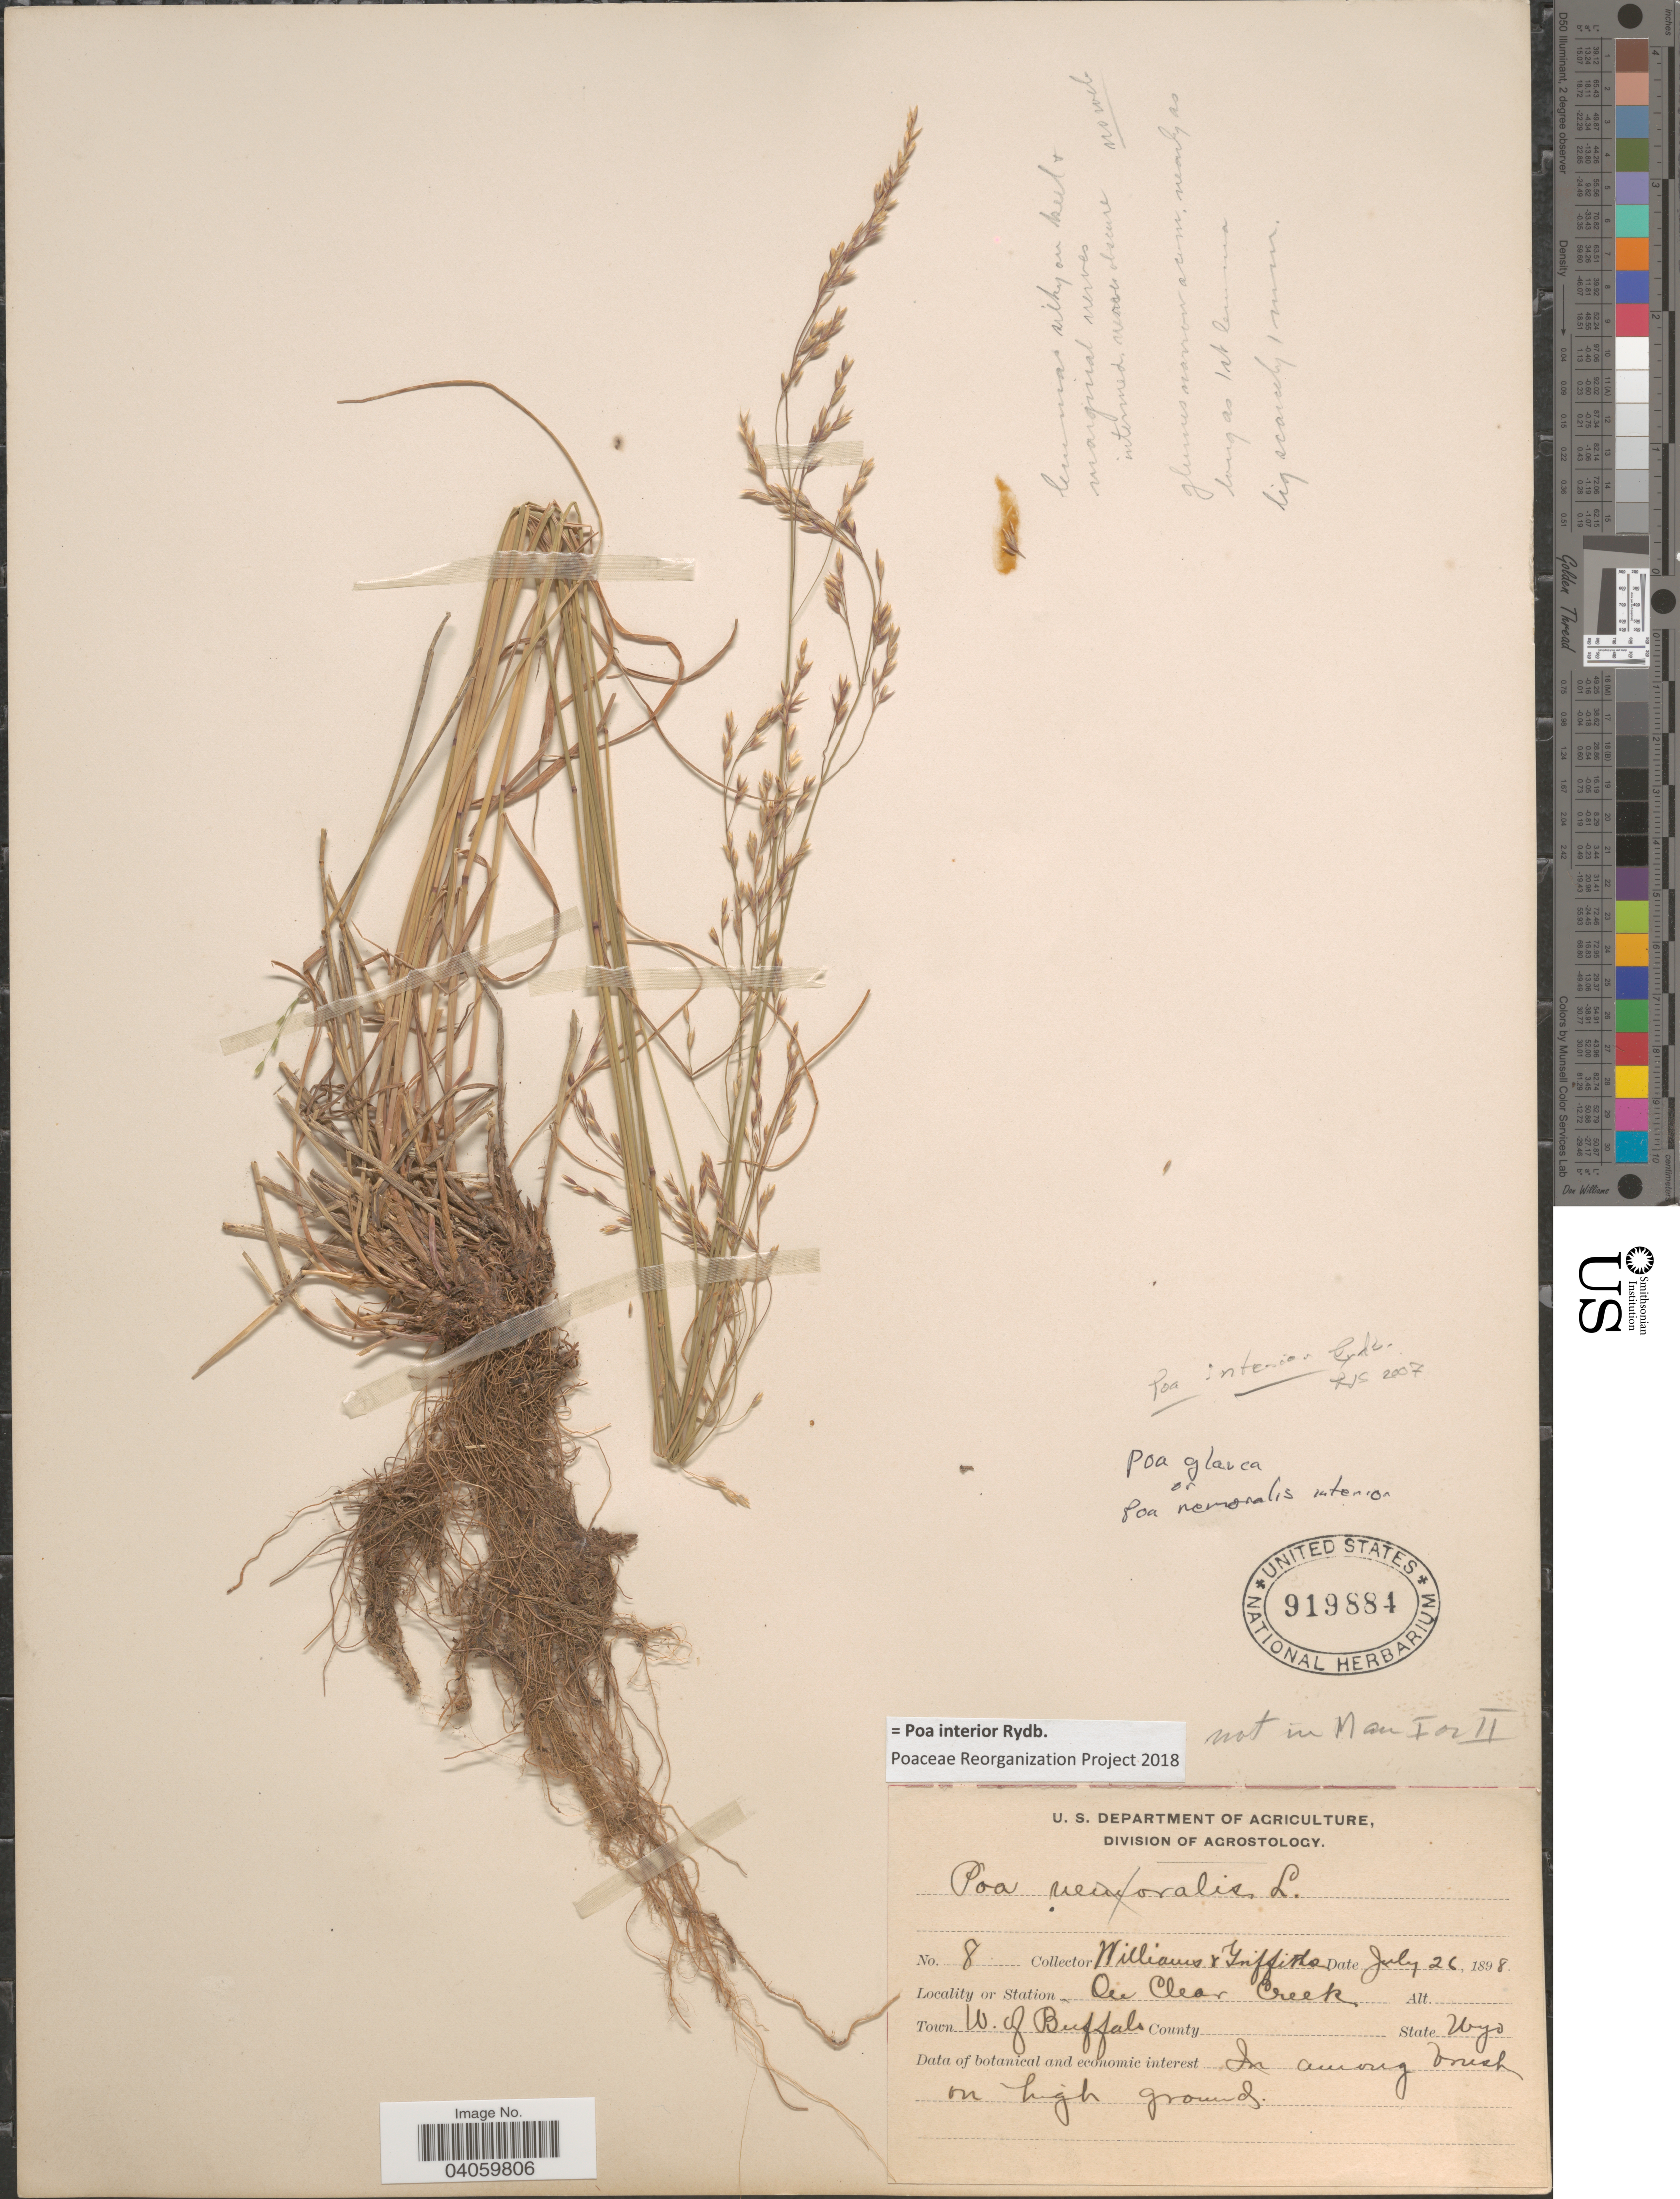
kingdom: Plantae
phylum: Tracheophyta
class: Liliopsida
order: Poales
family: Poaceae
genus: Poa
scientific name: Poa interior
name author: Rydb.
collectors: -- Williams & -- Griffiths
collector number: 8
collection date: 1898-07-26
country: United States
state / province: Wyoming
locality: On Clear Creek. Town W. of Buffalo.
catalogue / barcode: US 919884